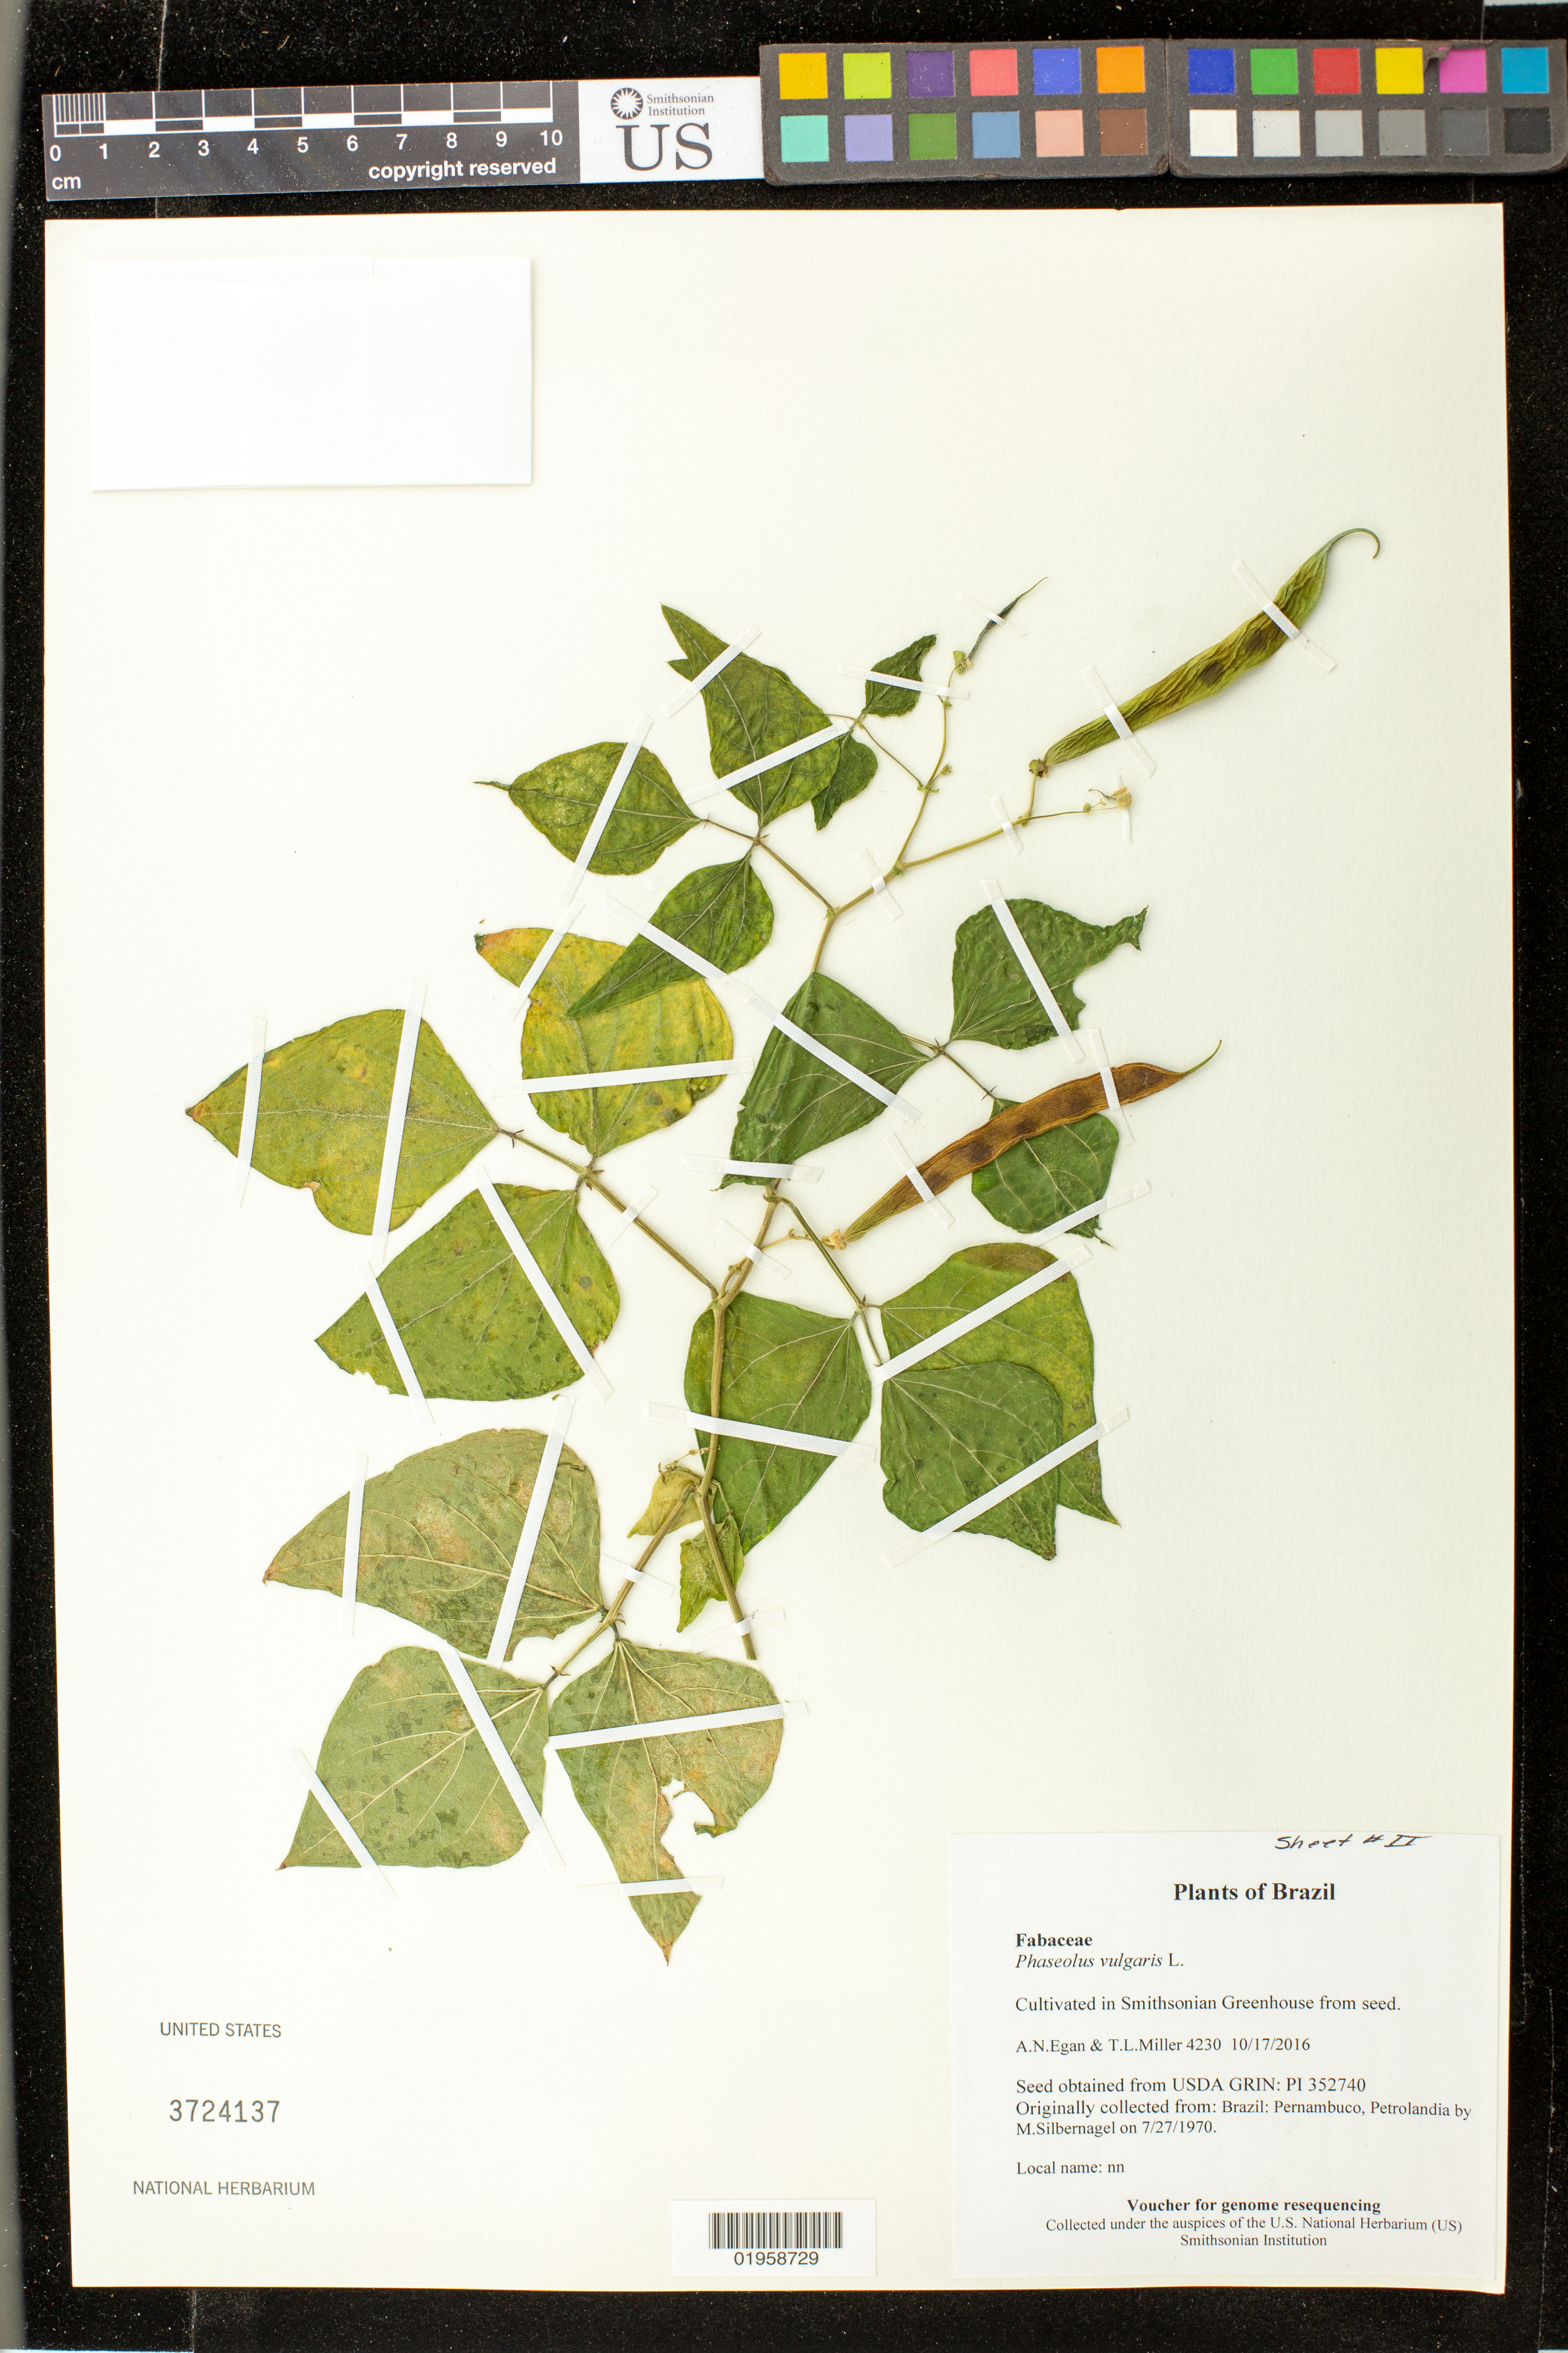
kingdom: Plantae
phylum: Tracheophyta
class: Magnoliopsida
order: Fabales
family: Fabaceae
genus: Phaseolus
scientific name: Phaseolus vulgaris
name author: L.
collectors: A. N. Egan & T. L. Miller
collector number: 4230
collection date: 2016-10-17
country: United States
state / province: Maryland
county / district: Prince George's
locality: Smithsonian's Museum Support Ctr; 4210 Suitland Pkwy., NMNH Botany Research Greenhouses. Suitland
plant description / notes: Originally collected in Brazil, Pernambuco, Petrolandia on 1970-07-27. M.Silbernagel (collector); Grown from seed acquired from the USDA's GRIN seed bank.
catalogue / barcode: US 3724137